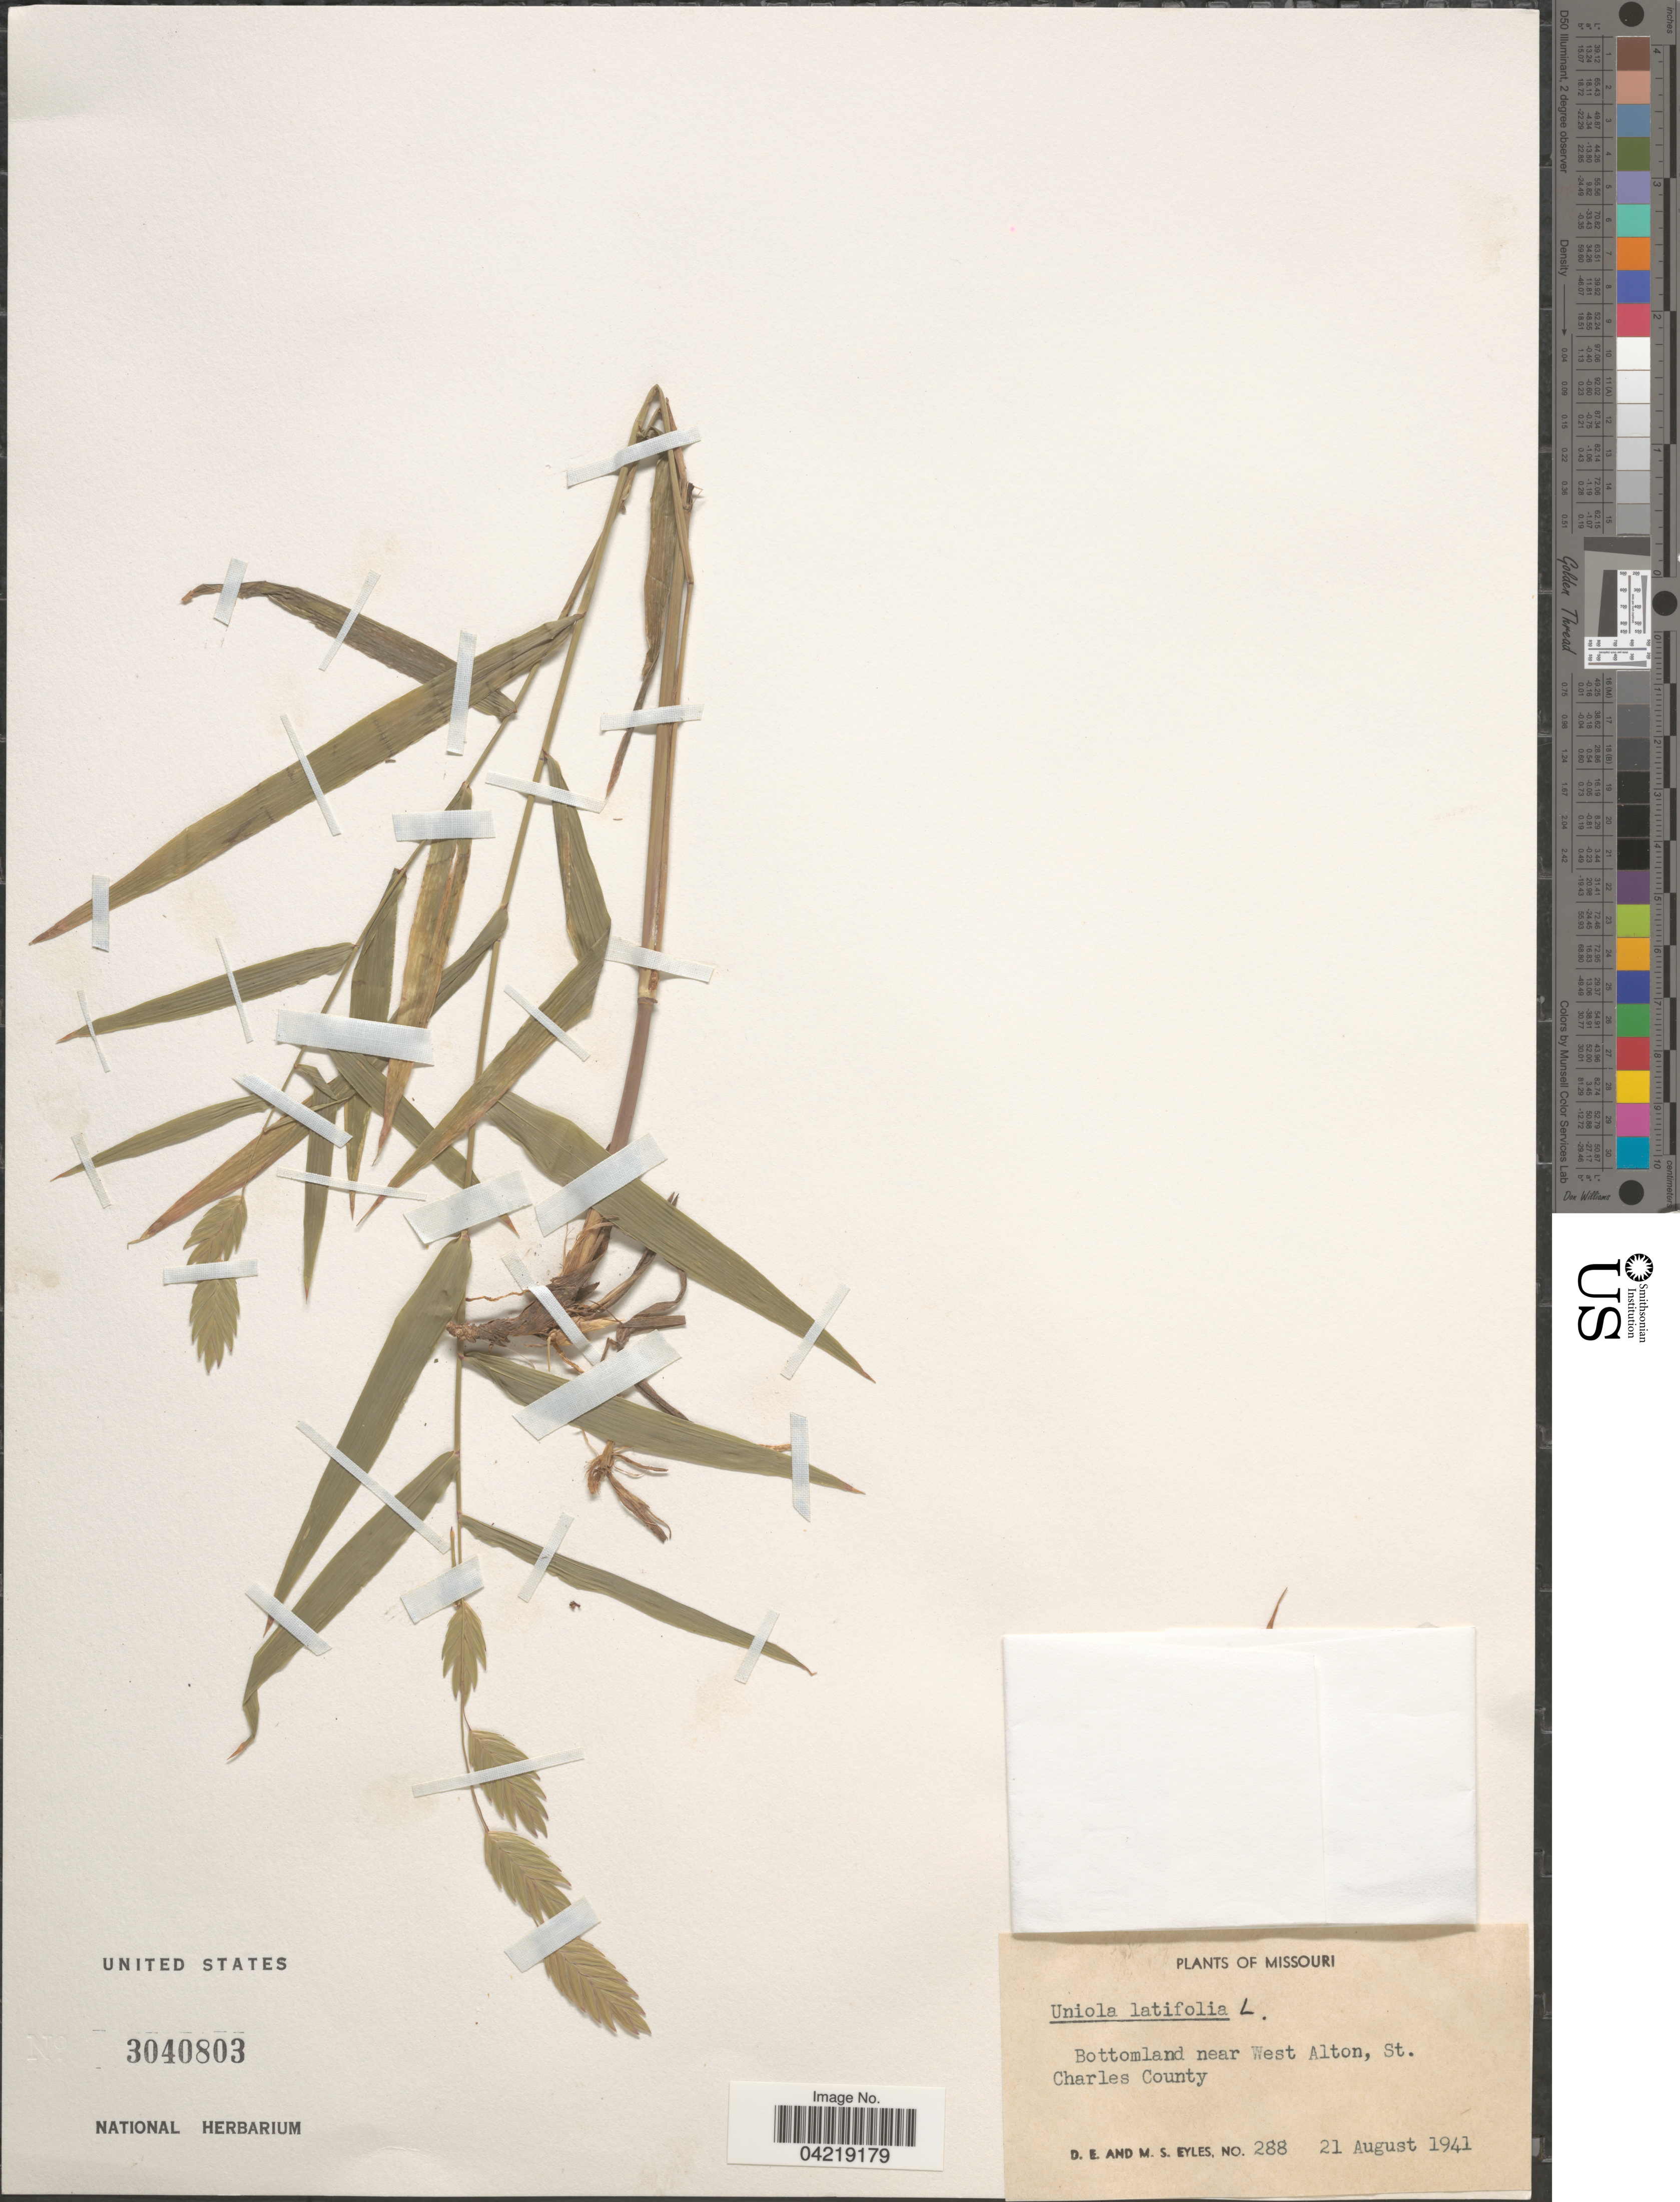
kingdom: Plantae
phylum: Tracheophyta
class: Liliopsida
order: Poales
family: Poaceae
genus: Chasmanthium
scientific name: Chasmanthium latifolium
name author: (Michx.) H.O. Yates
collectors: D. Eyles & M. Eyles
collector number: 288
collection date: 1941-08-21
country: United States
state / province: Missouri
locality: Bottomland near West Alton, St. Charles County.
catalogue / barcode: US 3040803